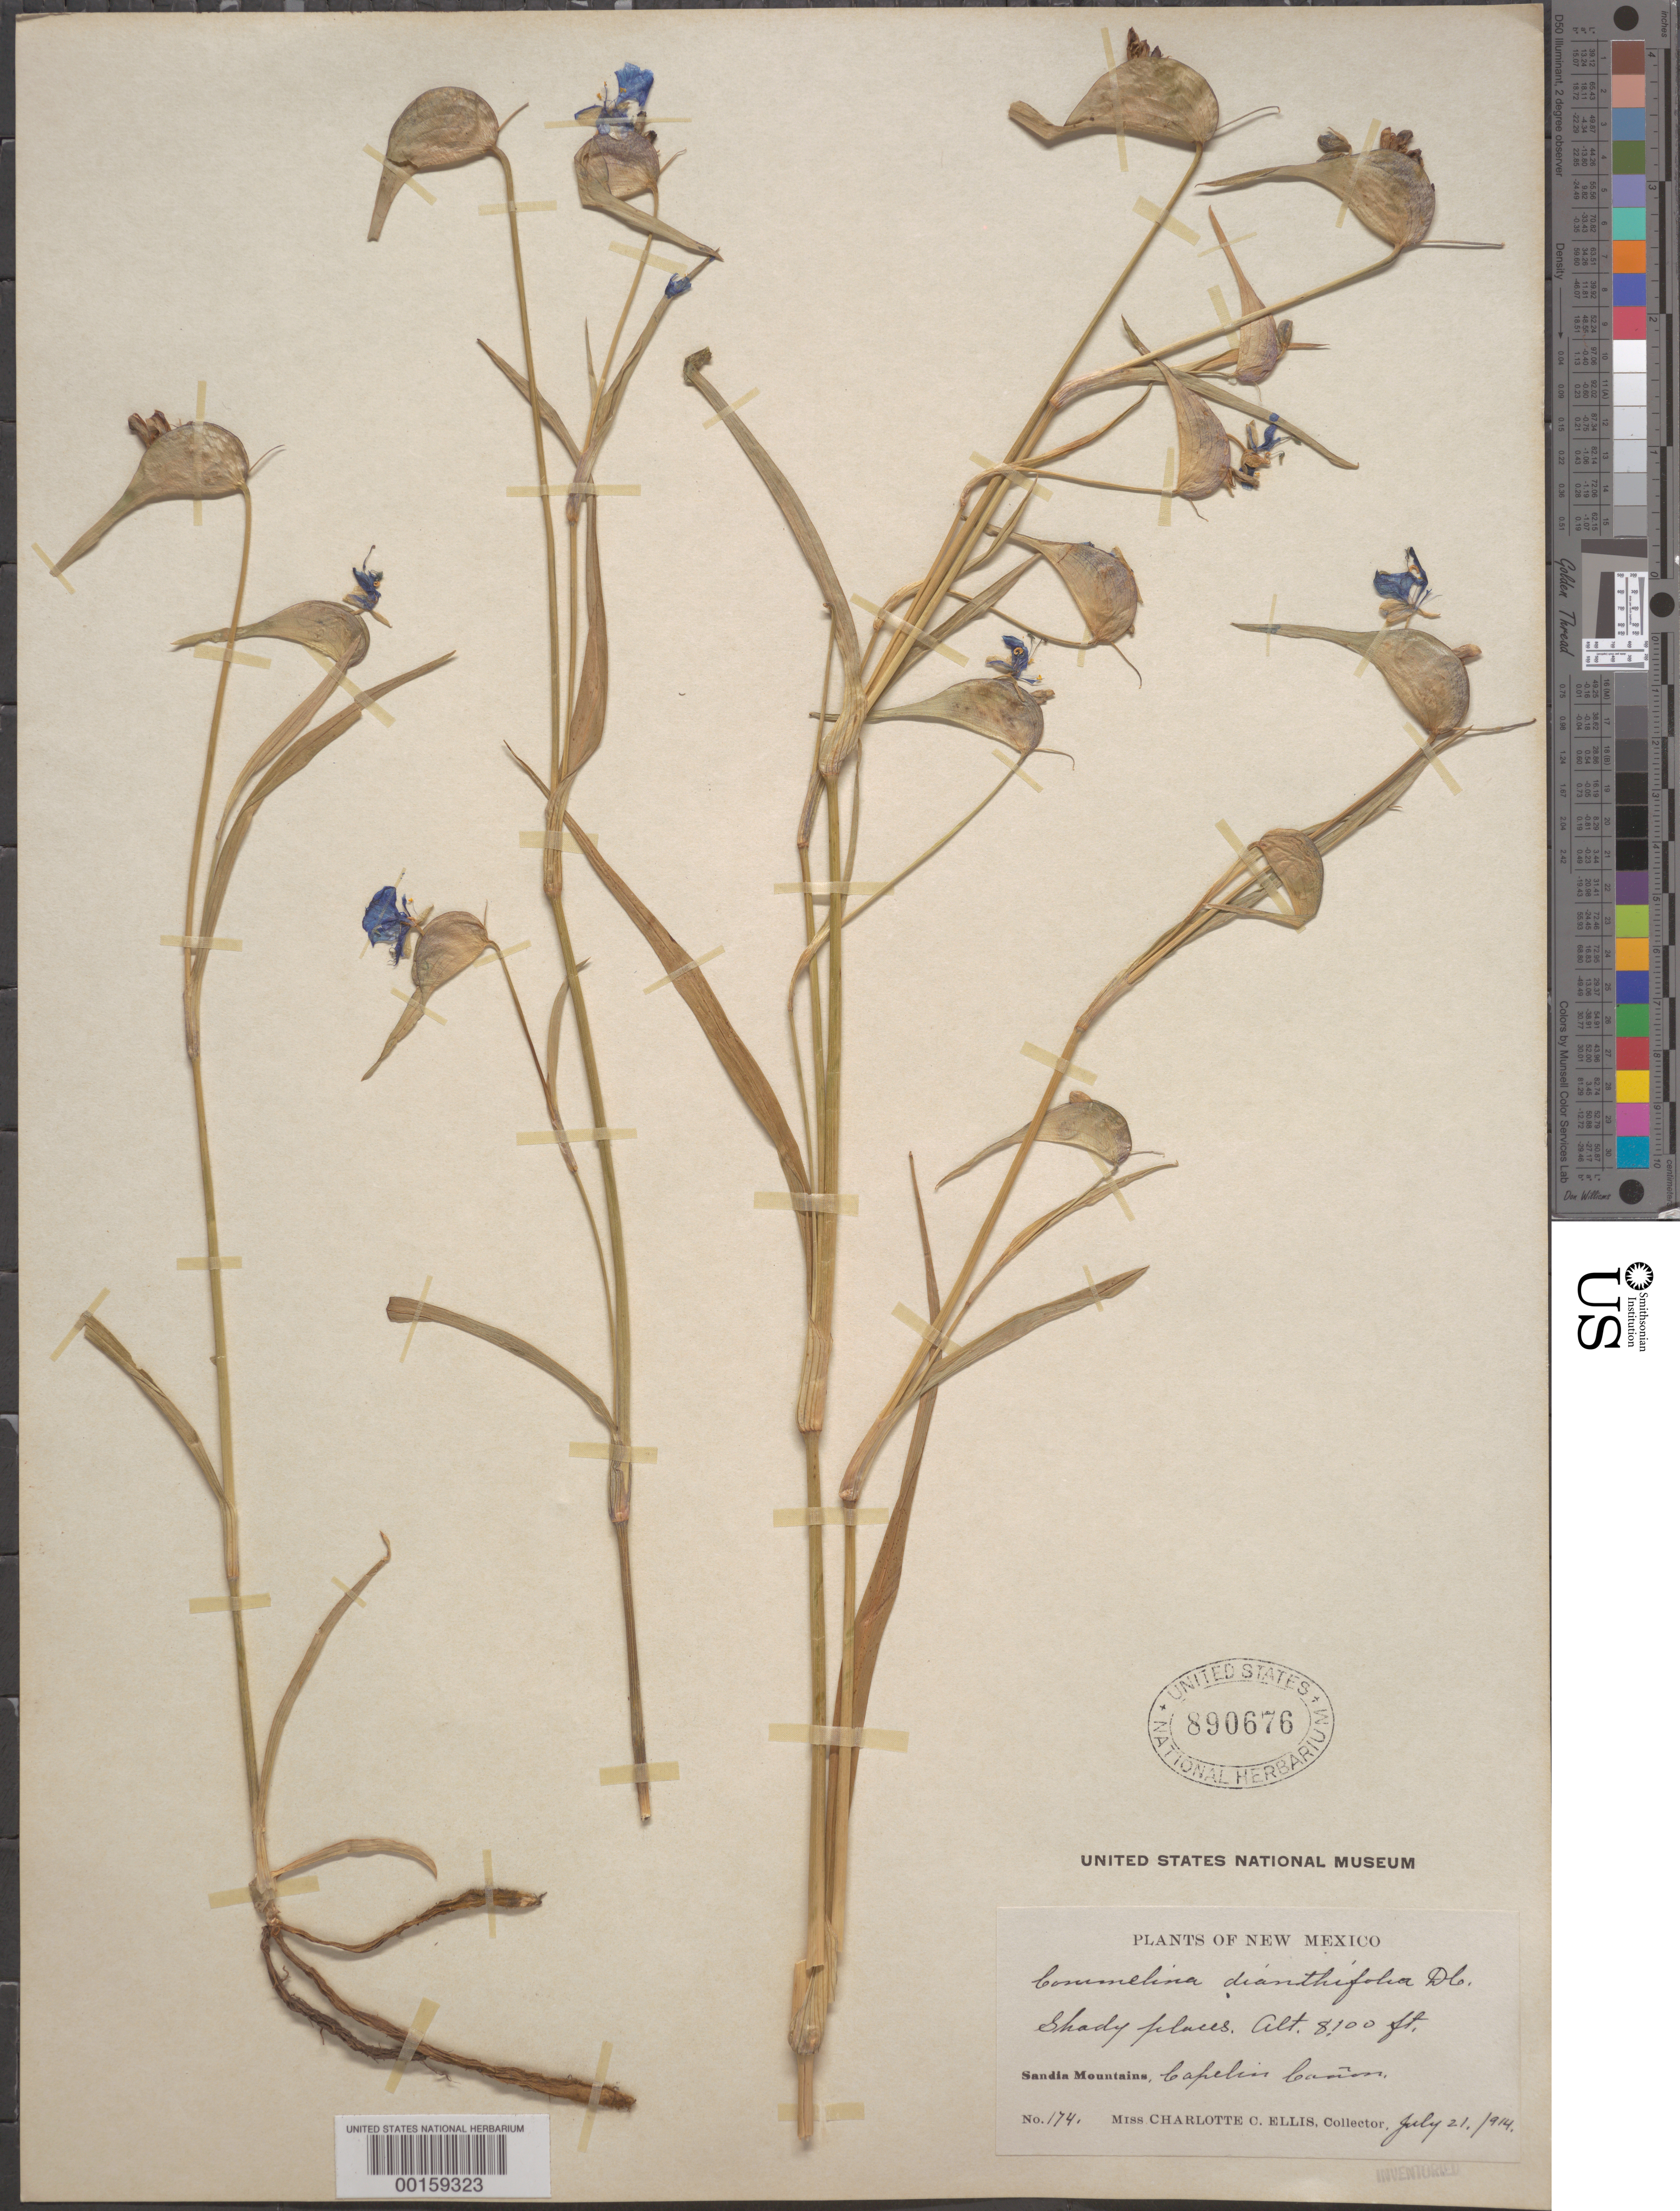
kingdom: Plantae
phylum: Tracheophyta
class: Liliopsida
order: Commelinales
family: Commelinaceae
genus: Commelina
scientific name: Commelina dianthifolia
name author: Redouté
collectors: C. C. Ellis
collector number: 174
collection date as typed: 21 Jul 1914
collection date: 1914-07-21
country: United States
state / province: New Mexico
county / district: Sandoval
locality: Sandia mts., capelin canyon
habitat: Shady places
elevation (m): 2471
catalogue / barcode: US 890676